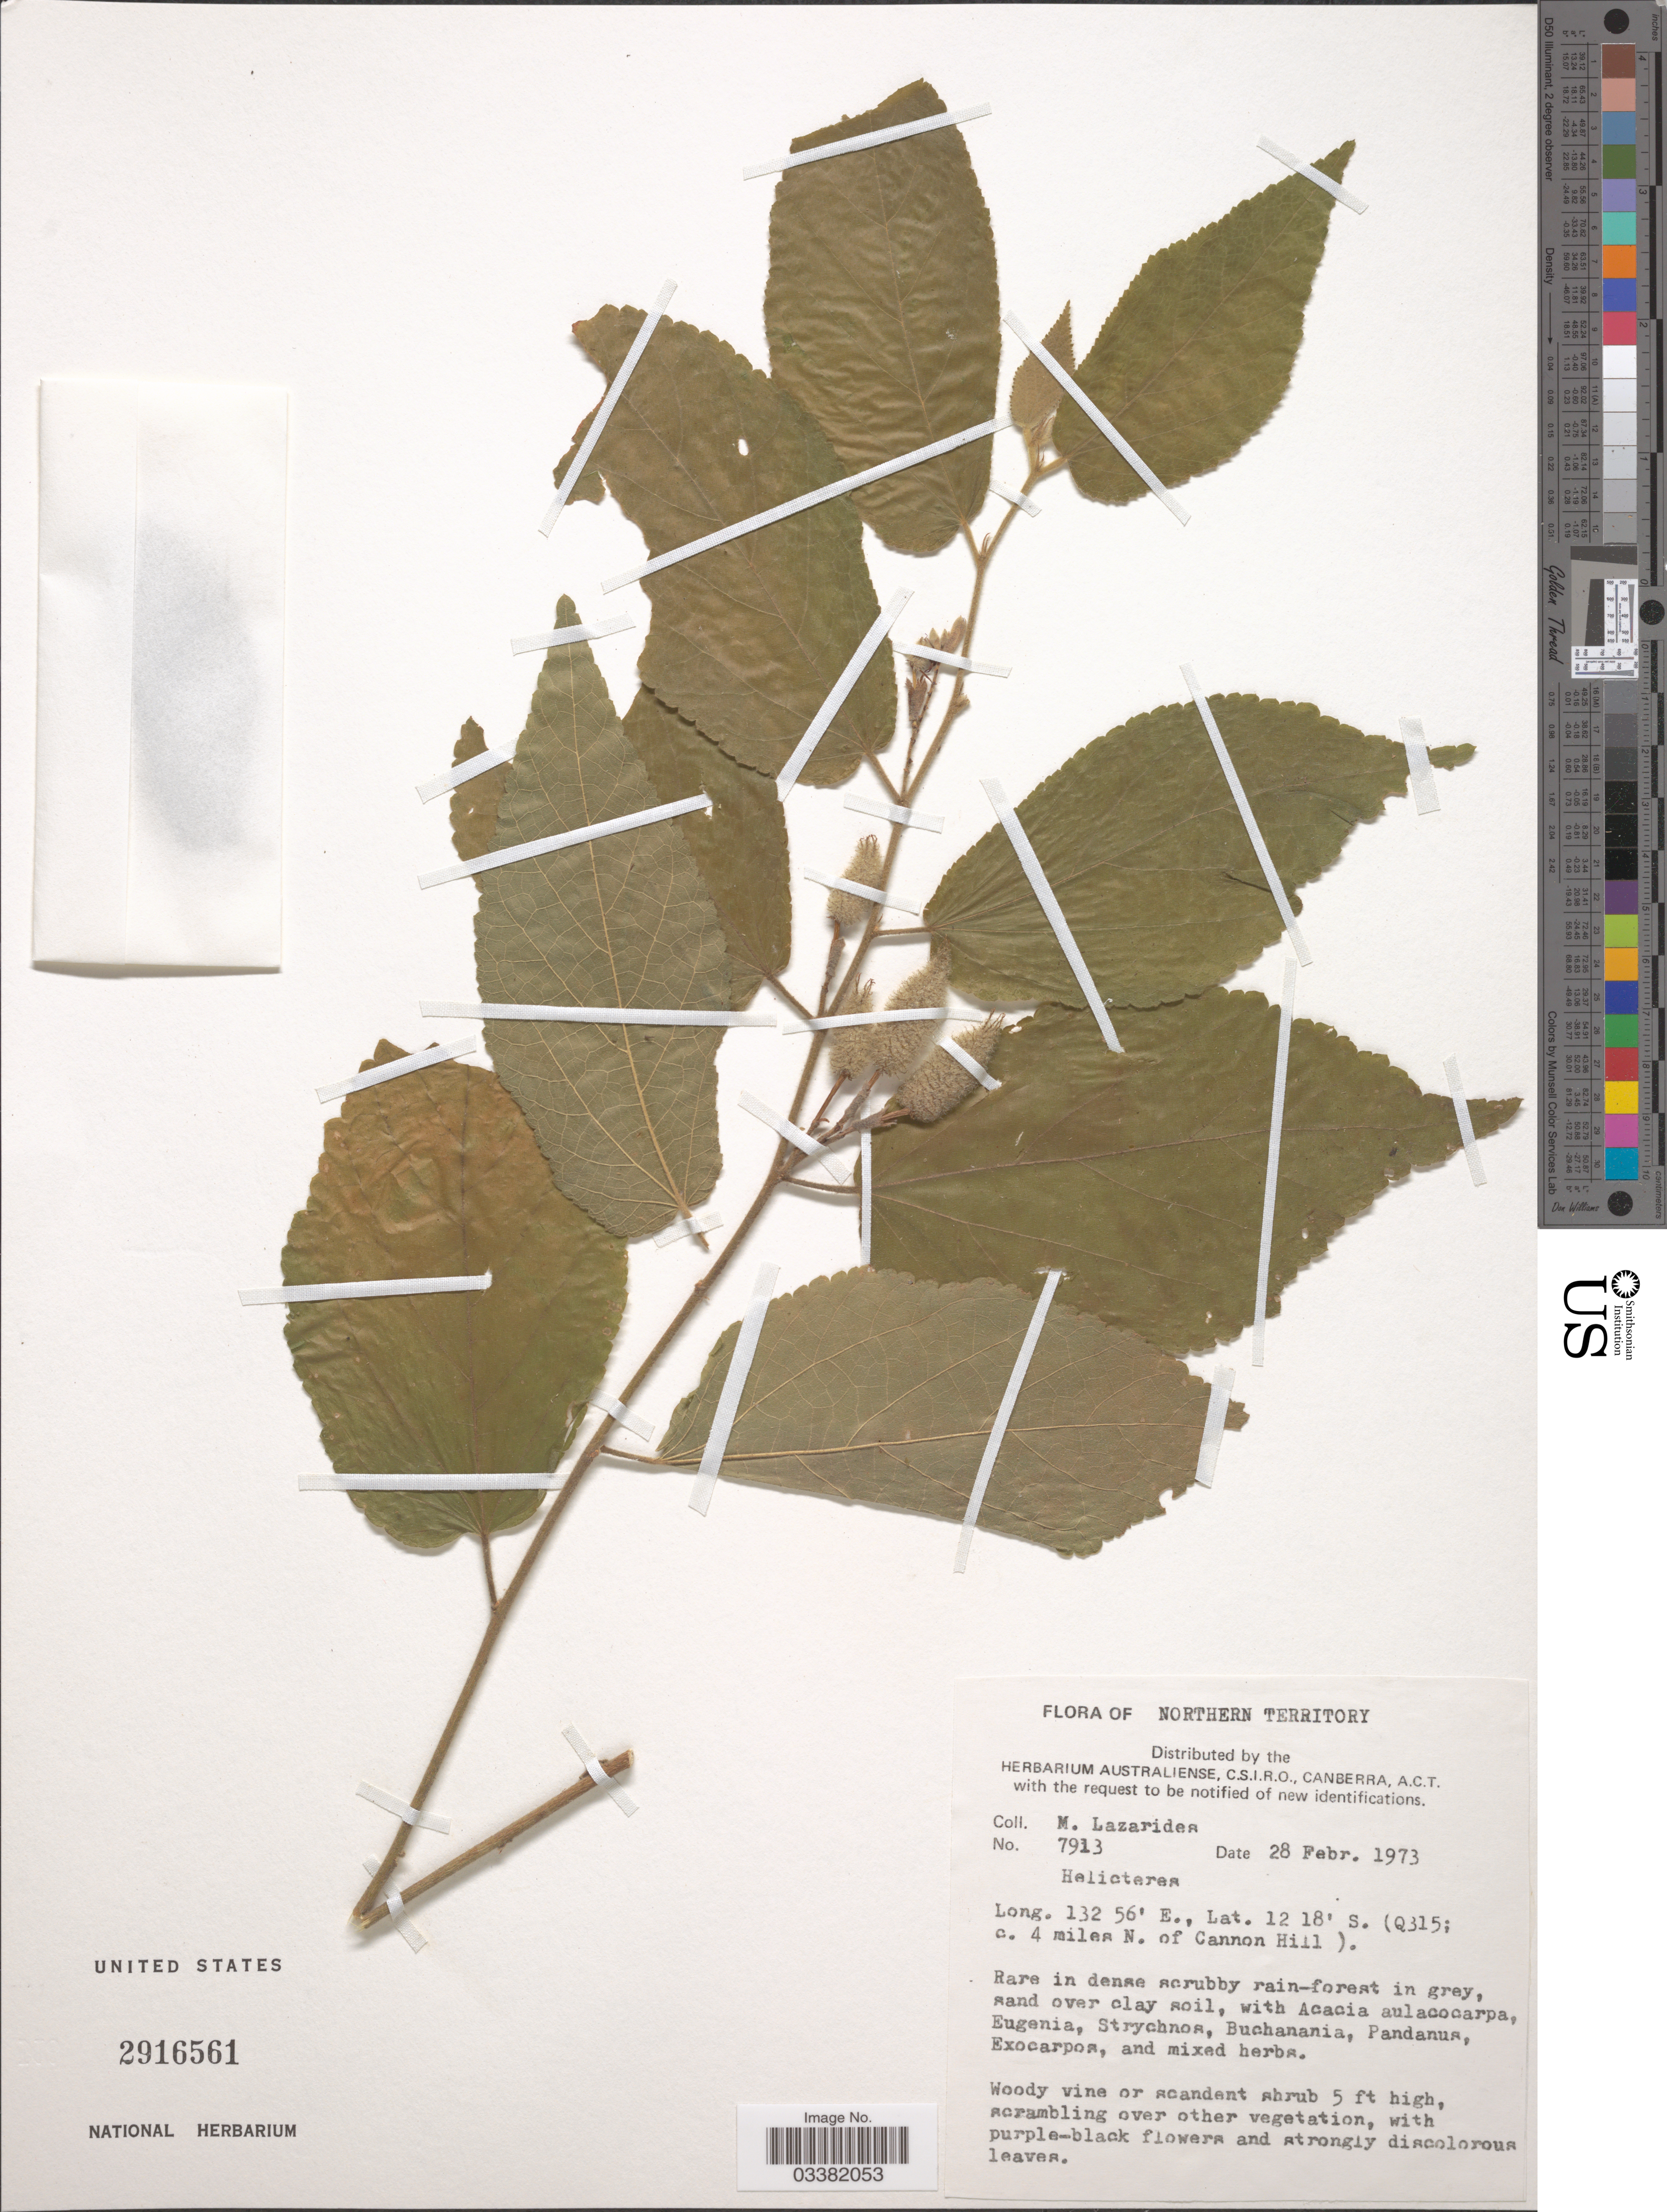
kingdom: Plantae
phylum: Tracheophyta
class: Magnoliopsida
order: Malvales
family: Malvaceae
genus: Helicteres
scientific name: Helicteres hirsuta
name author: Lour.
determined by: Dorr, L. J., (BOT), Smithsonian Institution - National Museum of Natural History (UNITED STATES)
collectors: M. Lazarides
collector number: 7913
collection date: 1973-02-28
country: Australia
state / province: Northern Territory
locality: (Q315; c. 4 miles N. of Cannon Hill).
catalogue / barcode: US 2916561